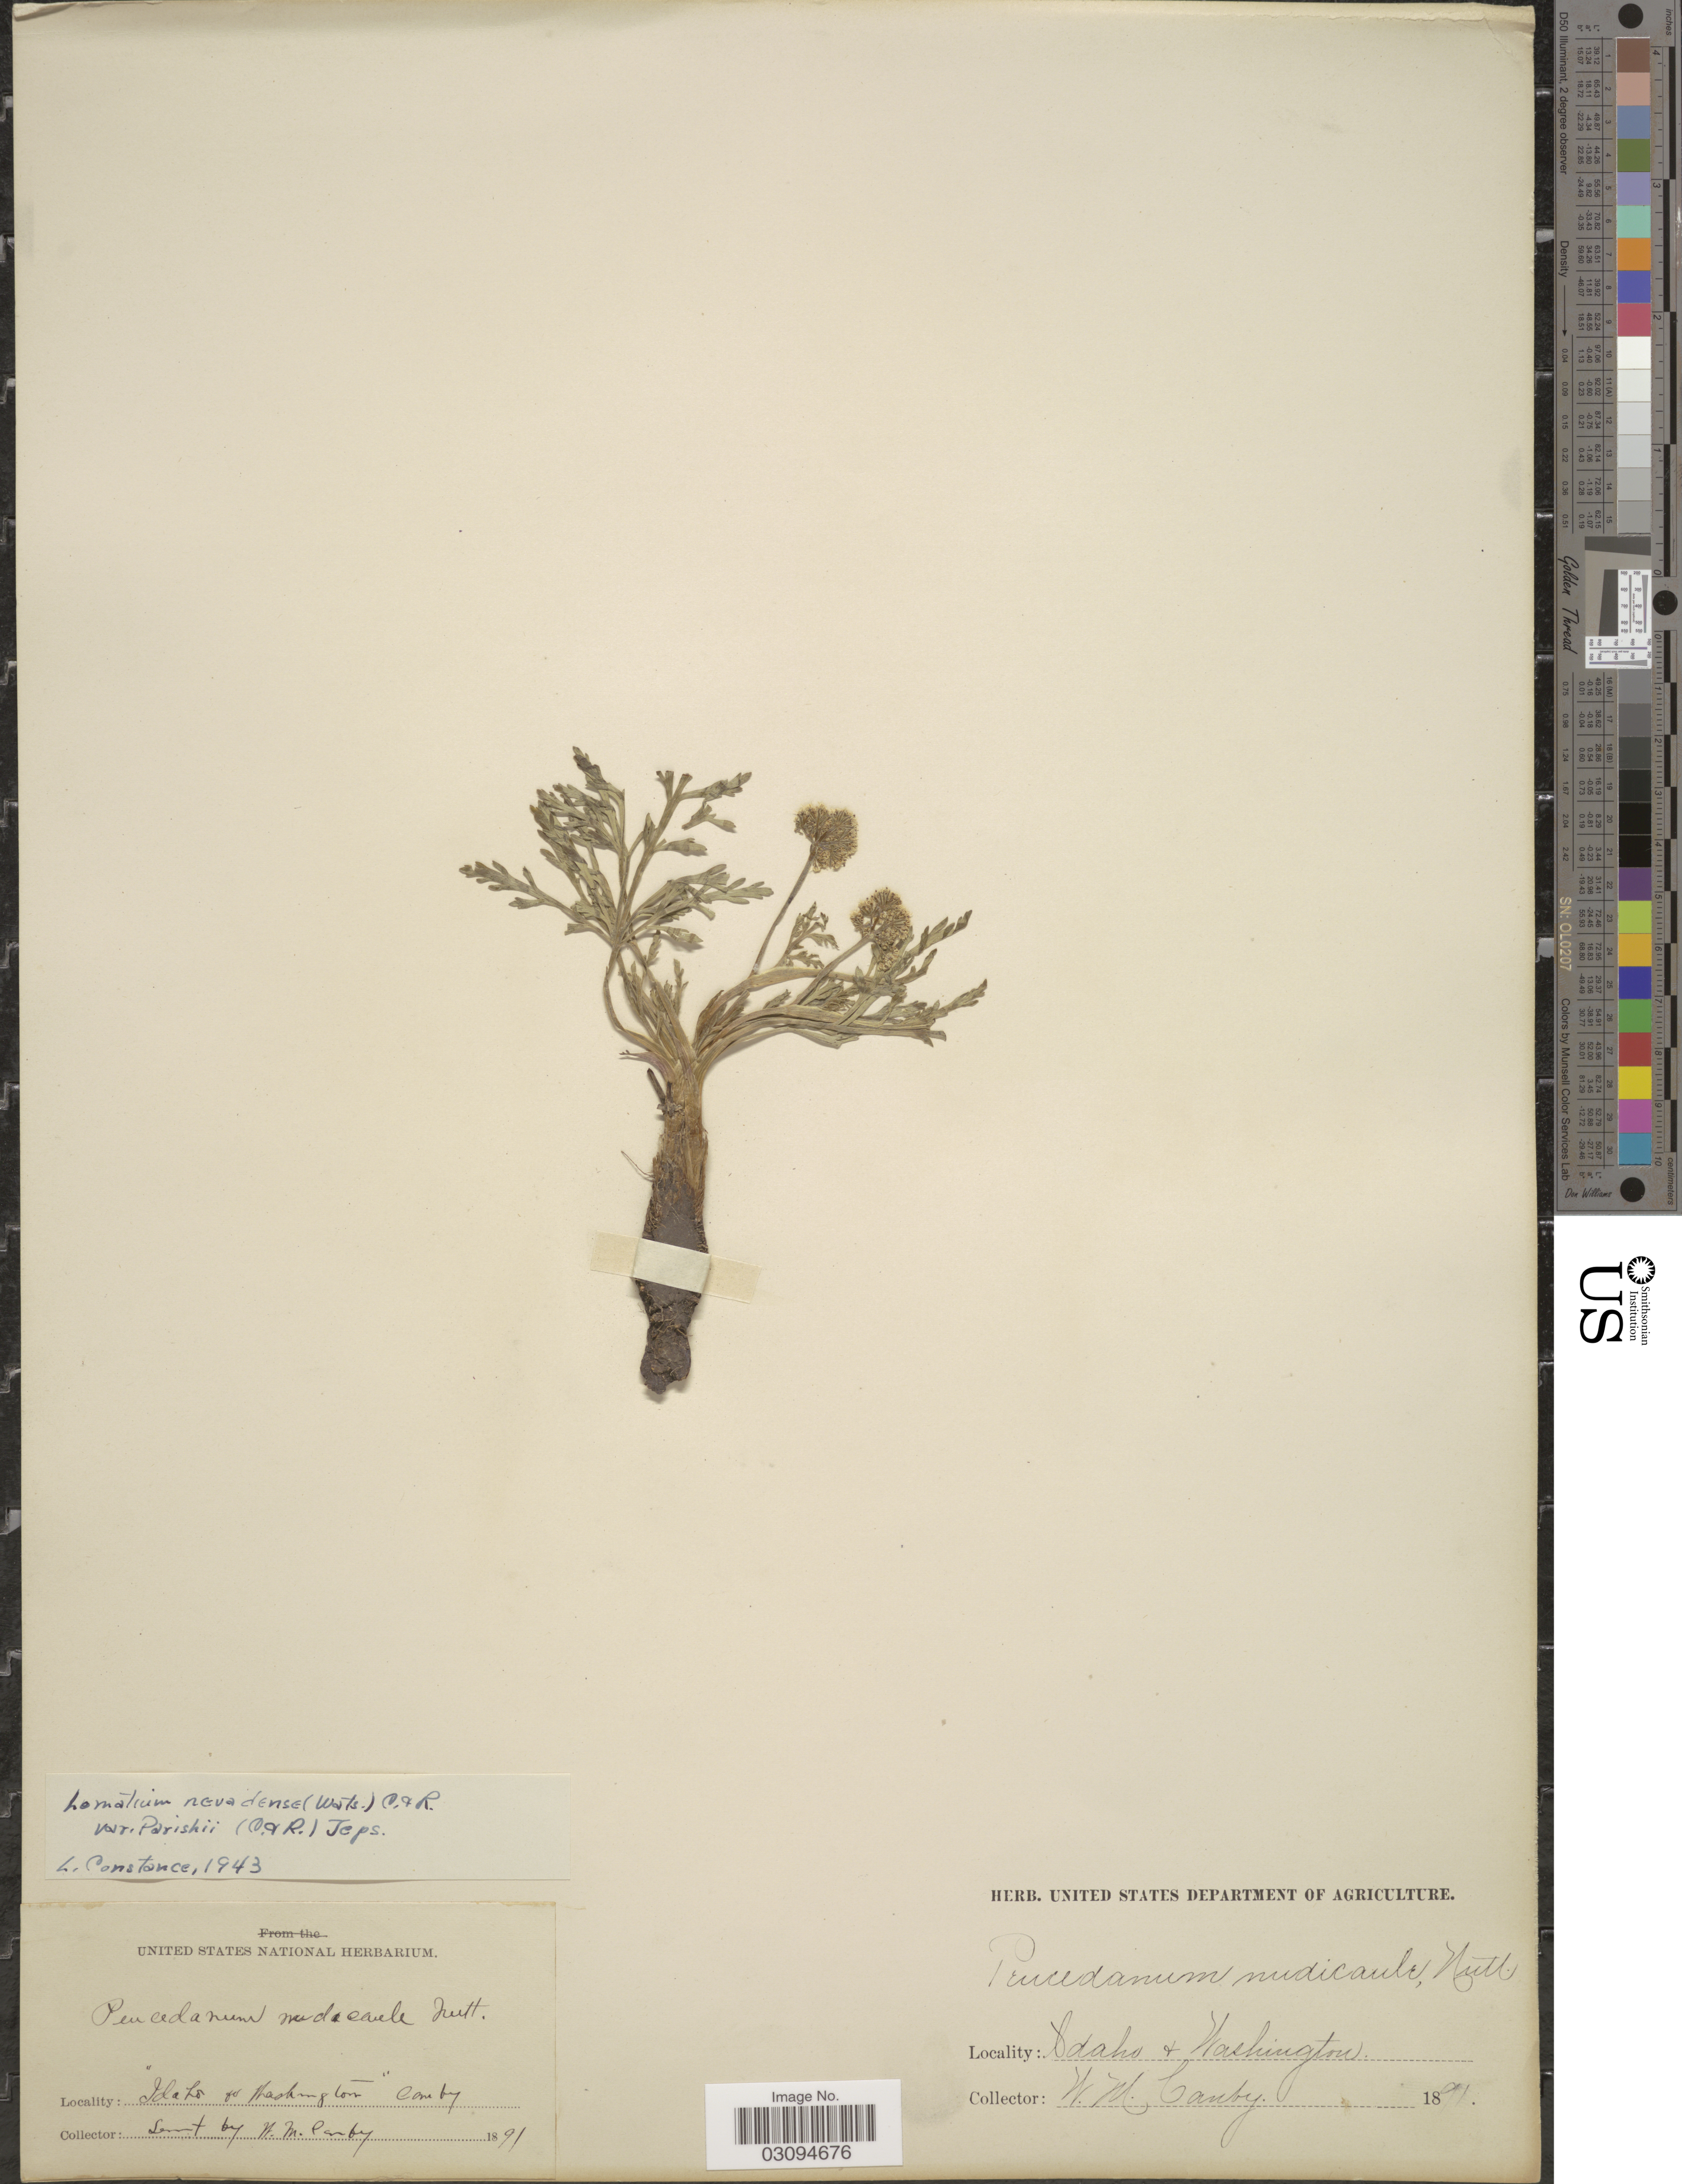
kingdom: Plantae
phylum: Tracheophyta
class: Magnoliopsida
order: Apiales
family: Apiaceae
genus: Lomatium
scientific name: Lomatium nevadense var. parishii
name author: (J.M. Coult. & Rose) Jeps.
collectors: W. Canby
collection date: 1891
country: United States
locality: Idaho & Washington.